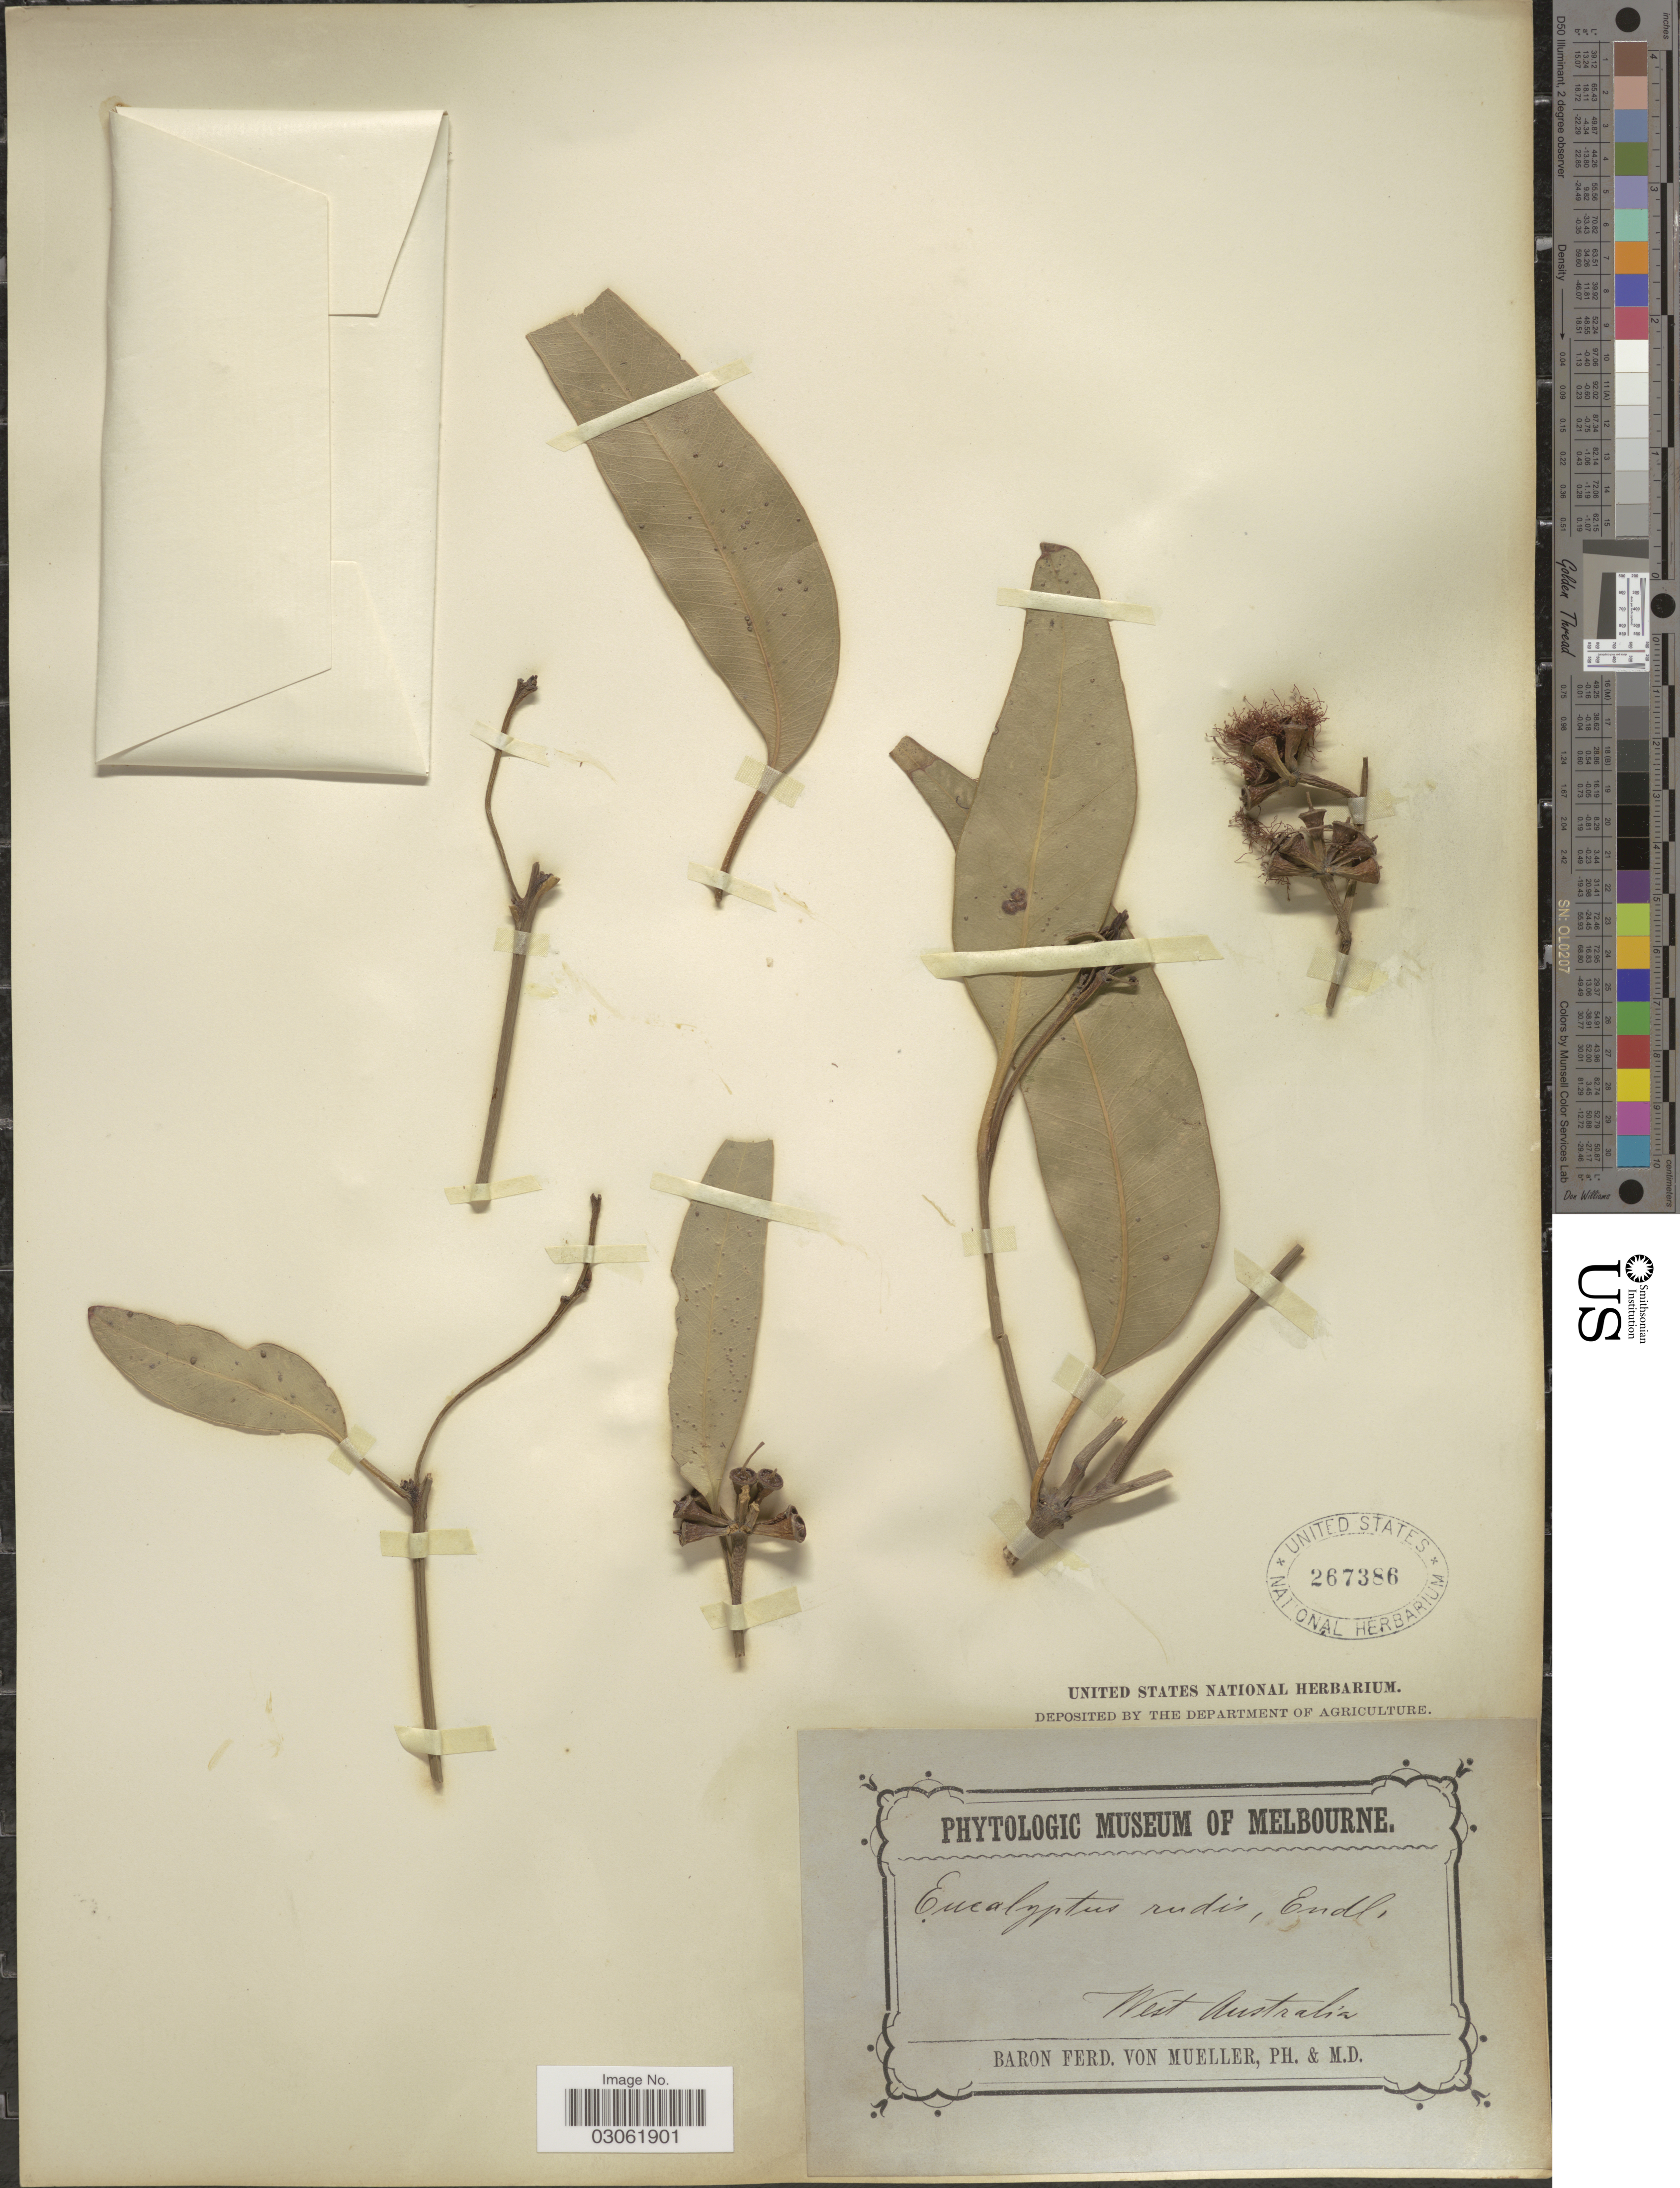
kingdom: Plantae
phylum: Tracheophyta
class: Magnoliopsida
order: Myrtales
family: Myrtaceae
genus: Eucalyptus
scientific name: Eucalyptus rudis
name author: Endl.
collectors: B. von Mueller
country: Australia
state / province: Western Australia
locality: West Australia.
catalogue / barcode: US 267386